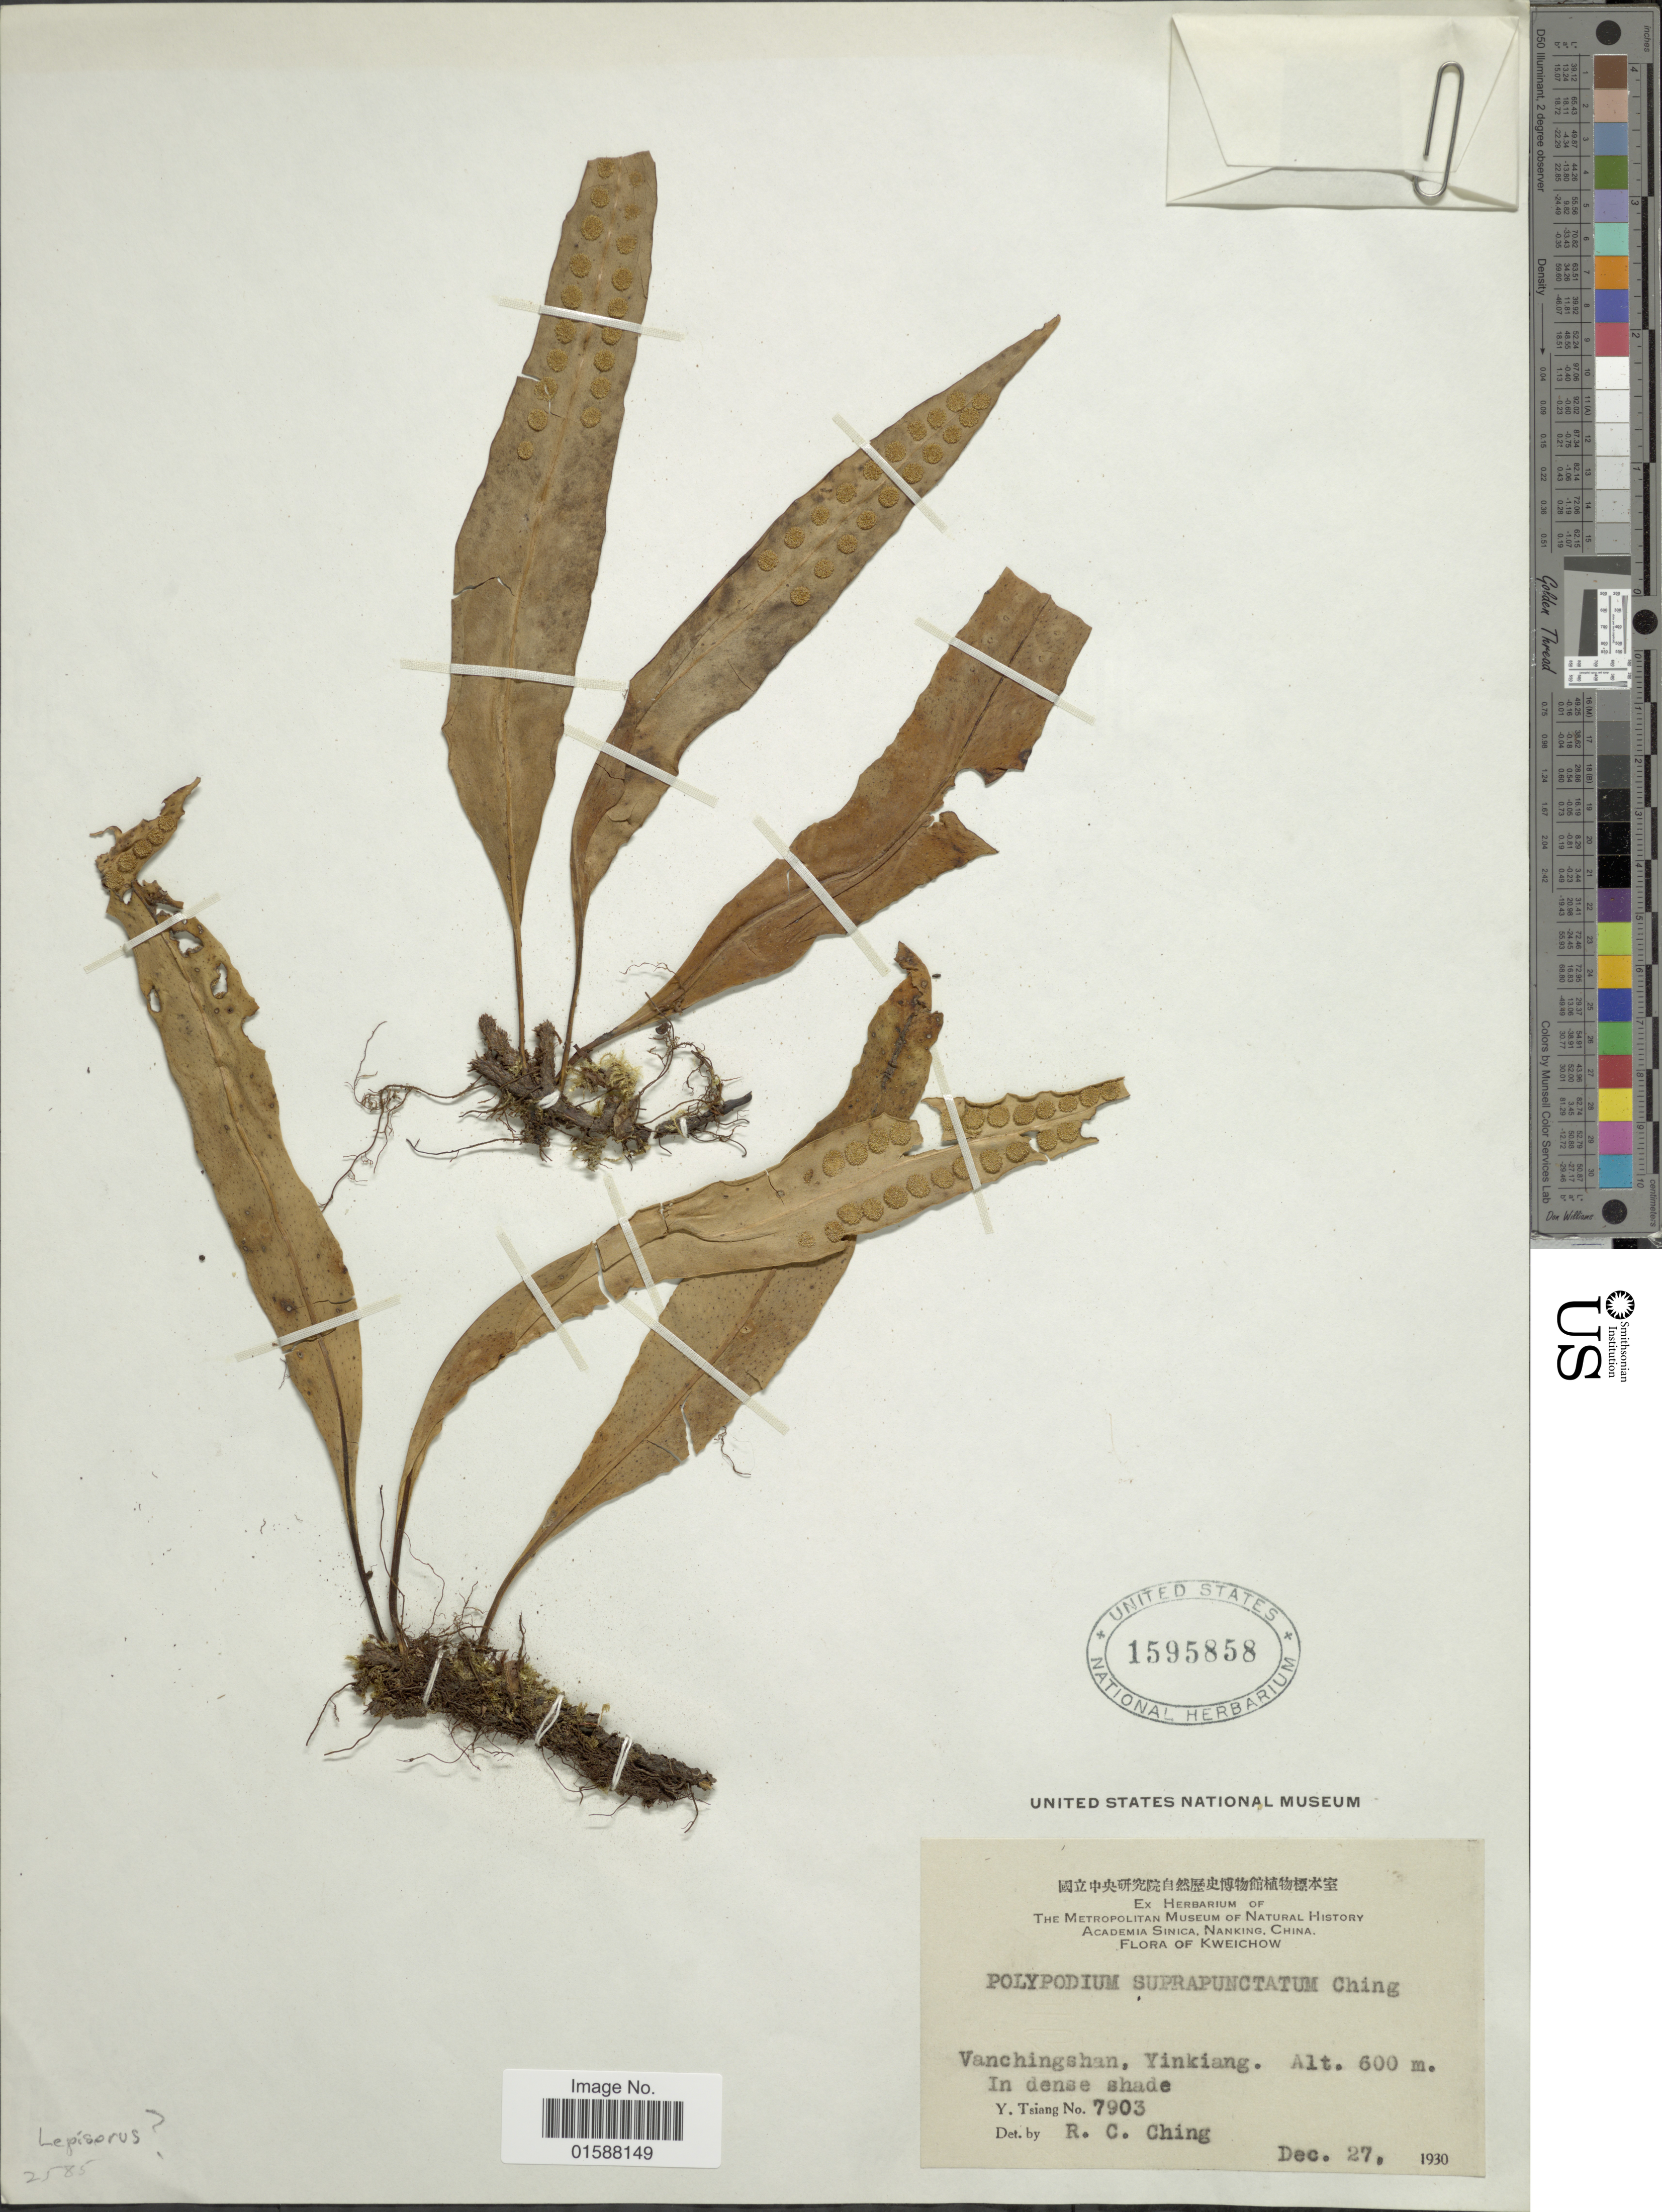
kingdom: Plantae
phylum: Tracheophyta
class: Polypodiopsida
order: Polypodiales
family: Polypodiaceae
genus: Lepisorus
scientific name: Lepisorus sp.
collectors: Y. Tsiang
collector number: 7903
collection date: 1930-12-27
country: China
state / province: Guizhou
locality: Kweichow. Vanchingshan, Yinkiang.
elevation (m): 600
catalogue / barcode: US 1595858